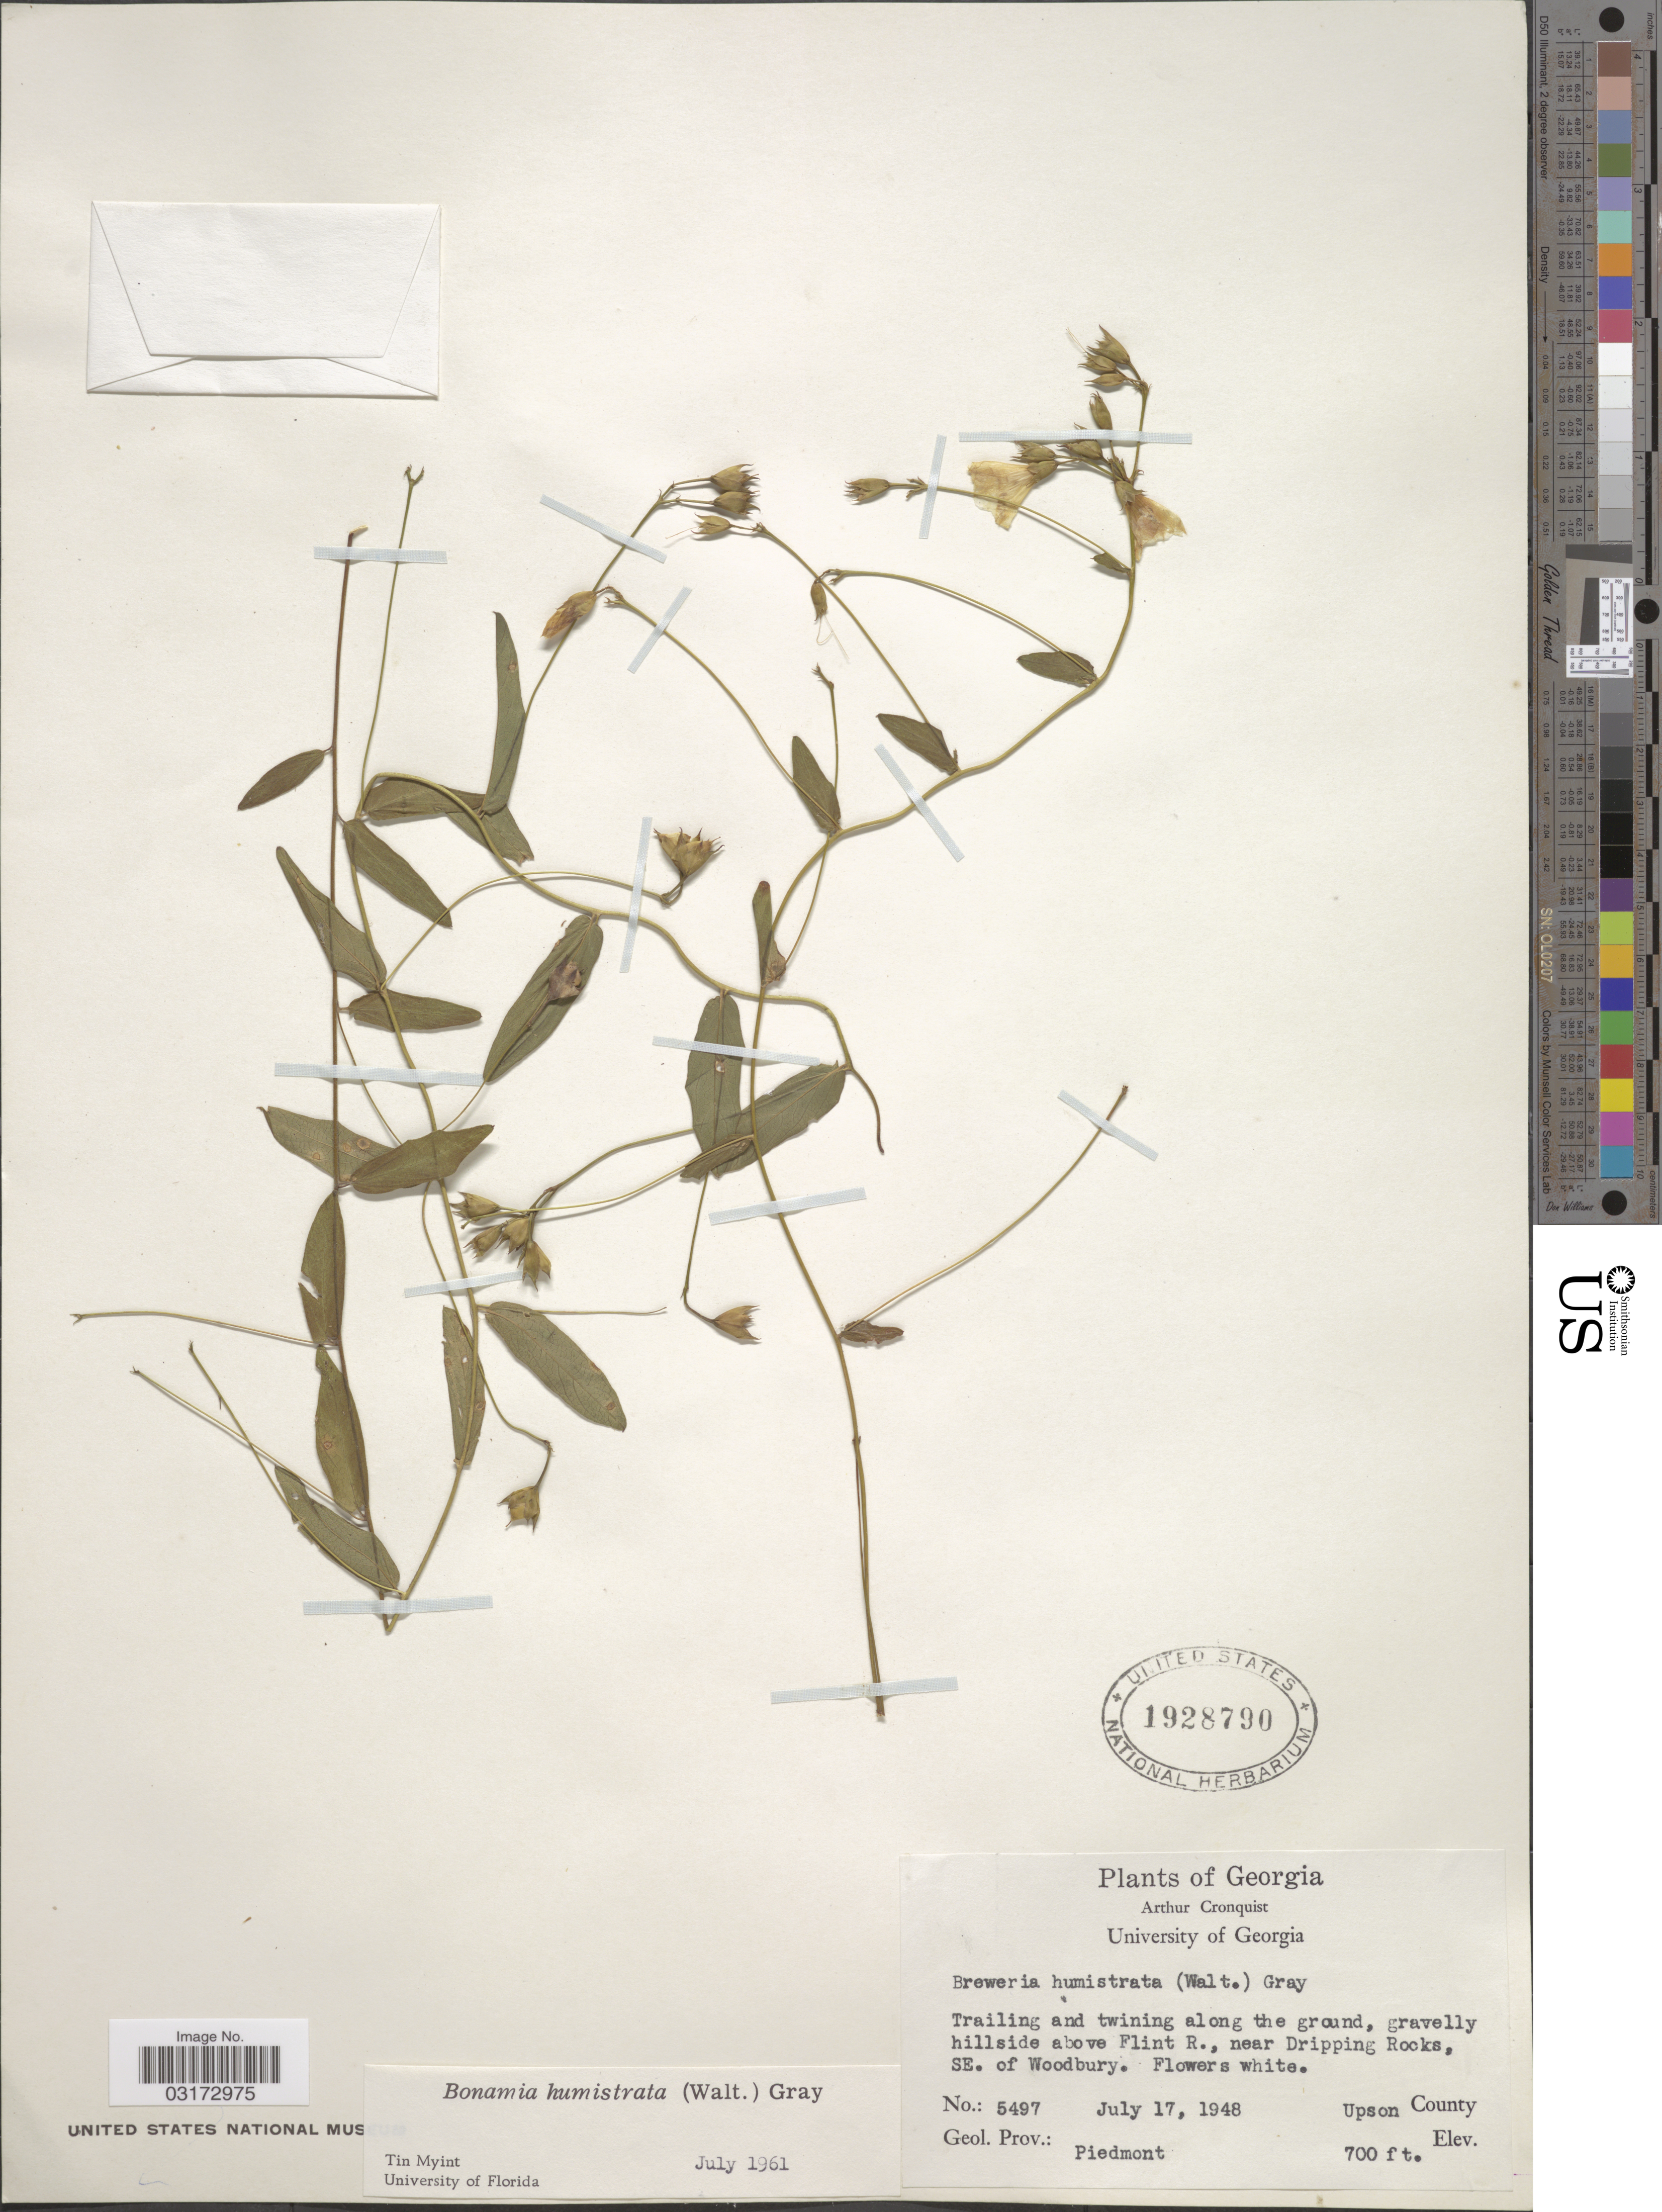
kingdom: Plantae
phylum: Tracheophyta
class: Magnoliopsida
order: Solanales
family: Convolvulaceae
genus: Stylisma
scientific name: Stylisma humistrata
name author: (Walter) Chapm.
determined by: Strong, Mark T., (BOT), Smithsonian Institution - National Museum of Natural History (UNITED STATES)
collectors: A. J. Cronquist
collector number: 5497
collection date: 1948-07-17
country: United States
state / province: Georgia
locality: Gravelly hillside above Flint R., near Dripping Rocks, SE. of Woodbury, Upson County.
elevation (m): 213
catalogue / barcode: US 1928790